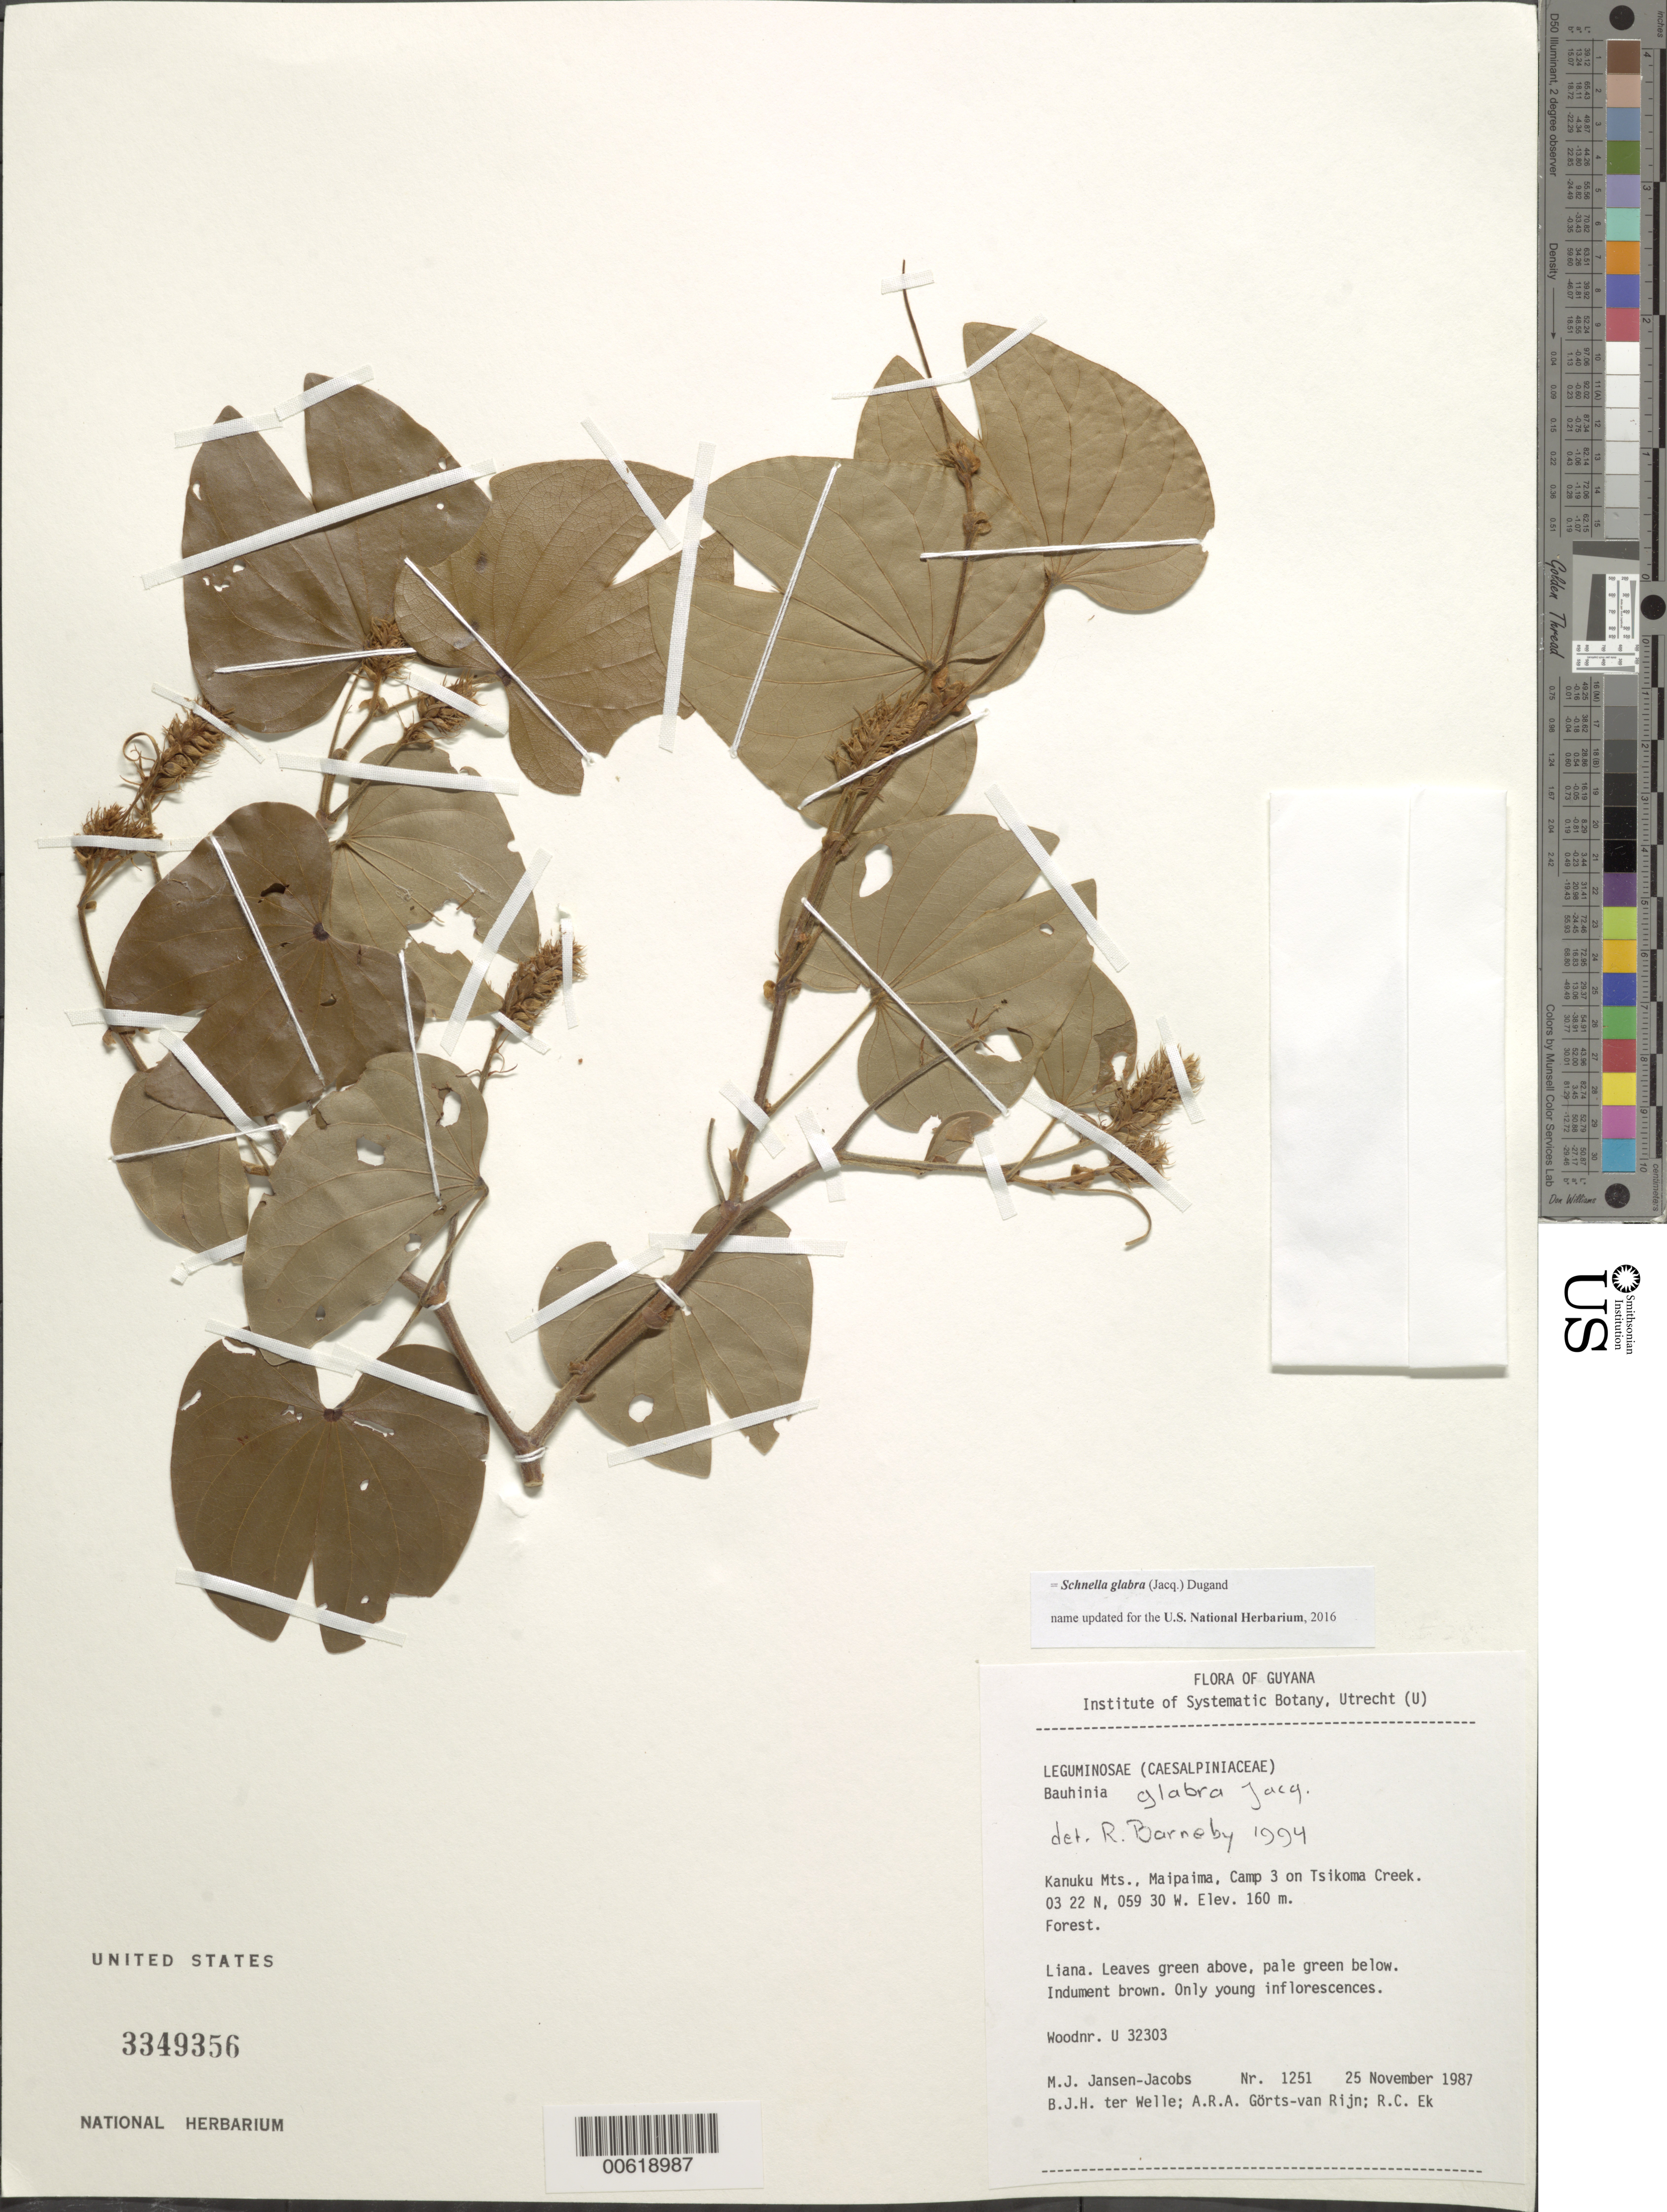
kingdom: Plantae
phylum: Tracheophyta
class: Magnoliopsida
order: Fabales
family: Fabaceae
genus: Schnella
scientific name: Schnella glabra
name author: (Jacq.) Dugand G.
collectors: M. J. Jansen-Jacobs, B. Welle, A. .R. A. Görts-van Rijn & R. C. Ek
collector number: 1251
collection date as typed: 25-Nov-87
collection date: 1987-11-25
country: Guyana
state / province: U. Takutu-U. Essequibo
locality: Kanuku Mts., Maipaima, Camp 3 on Tsikoma Creek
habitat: Forest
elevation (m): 160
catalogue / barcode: US 3349356